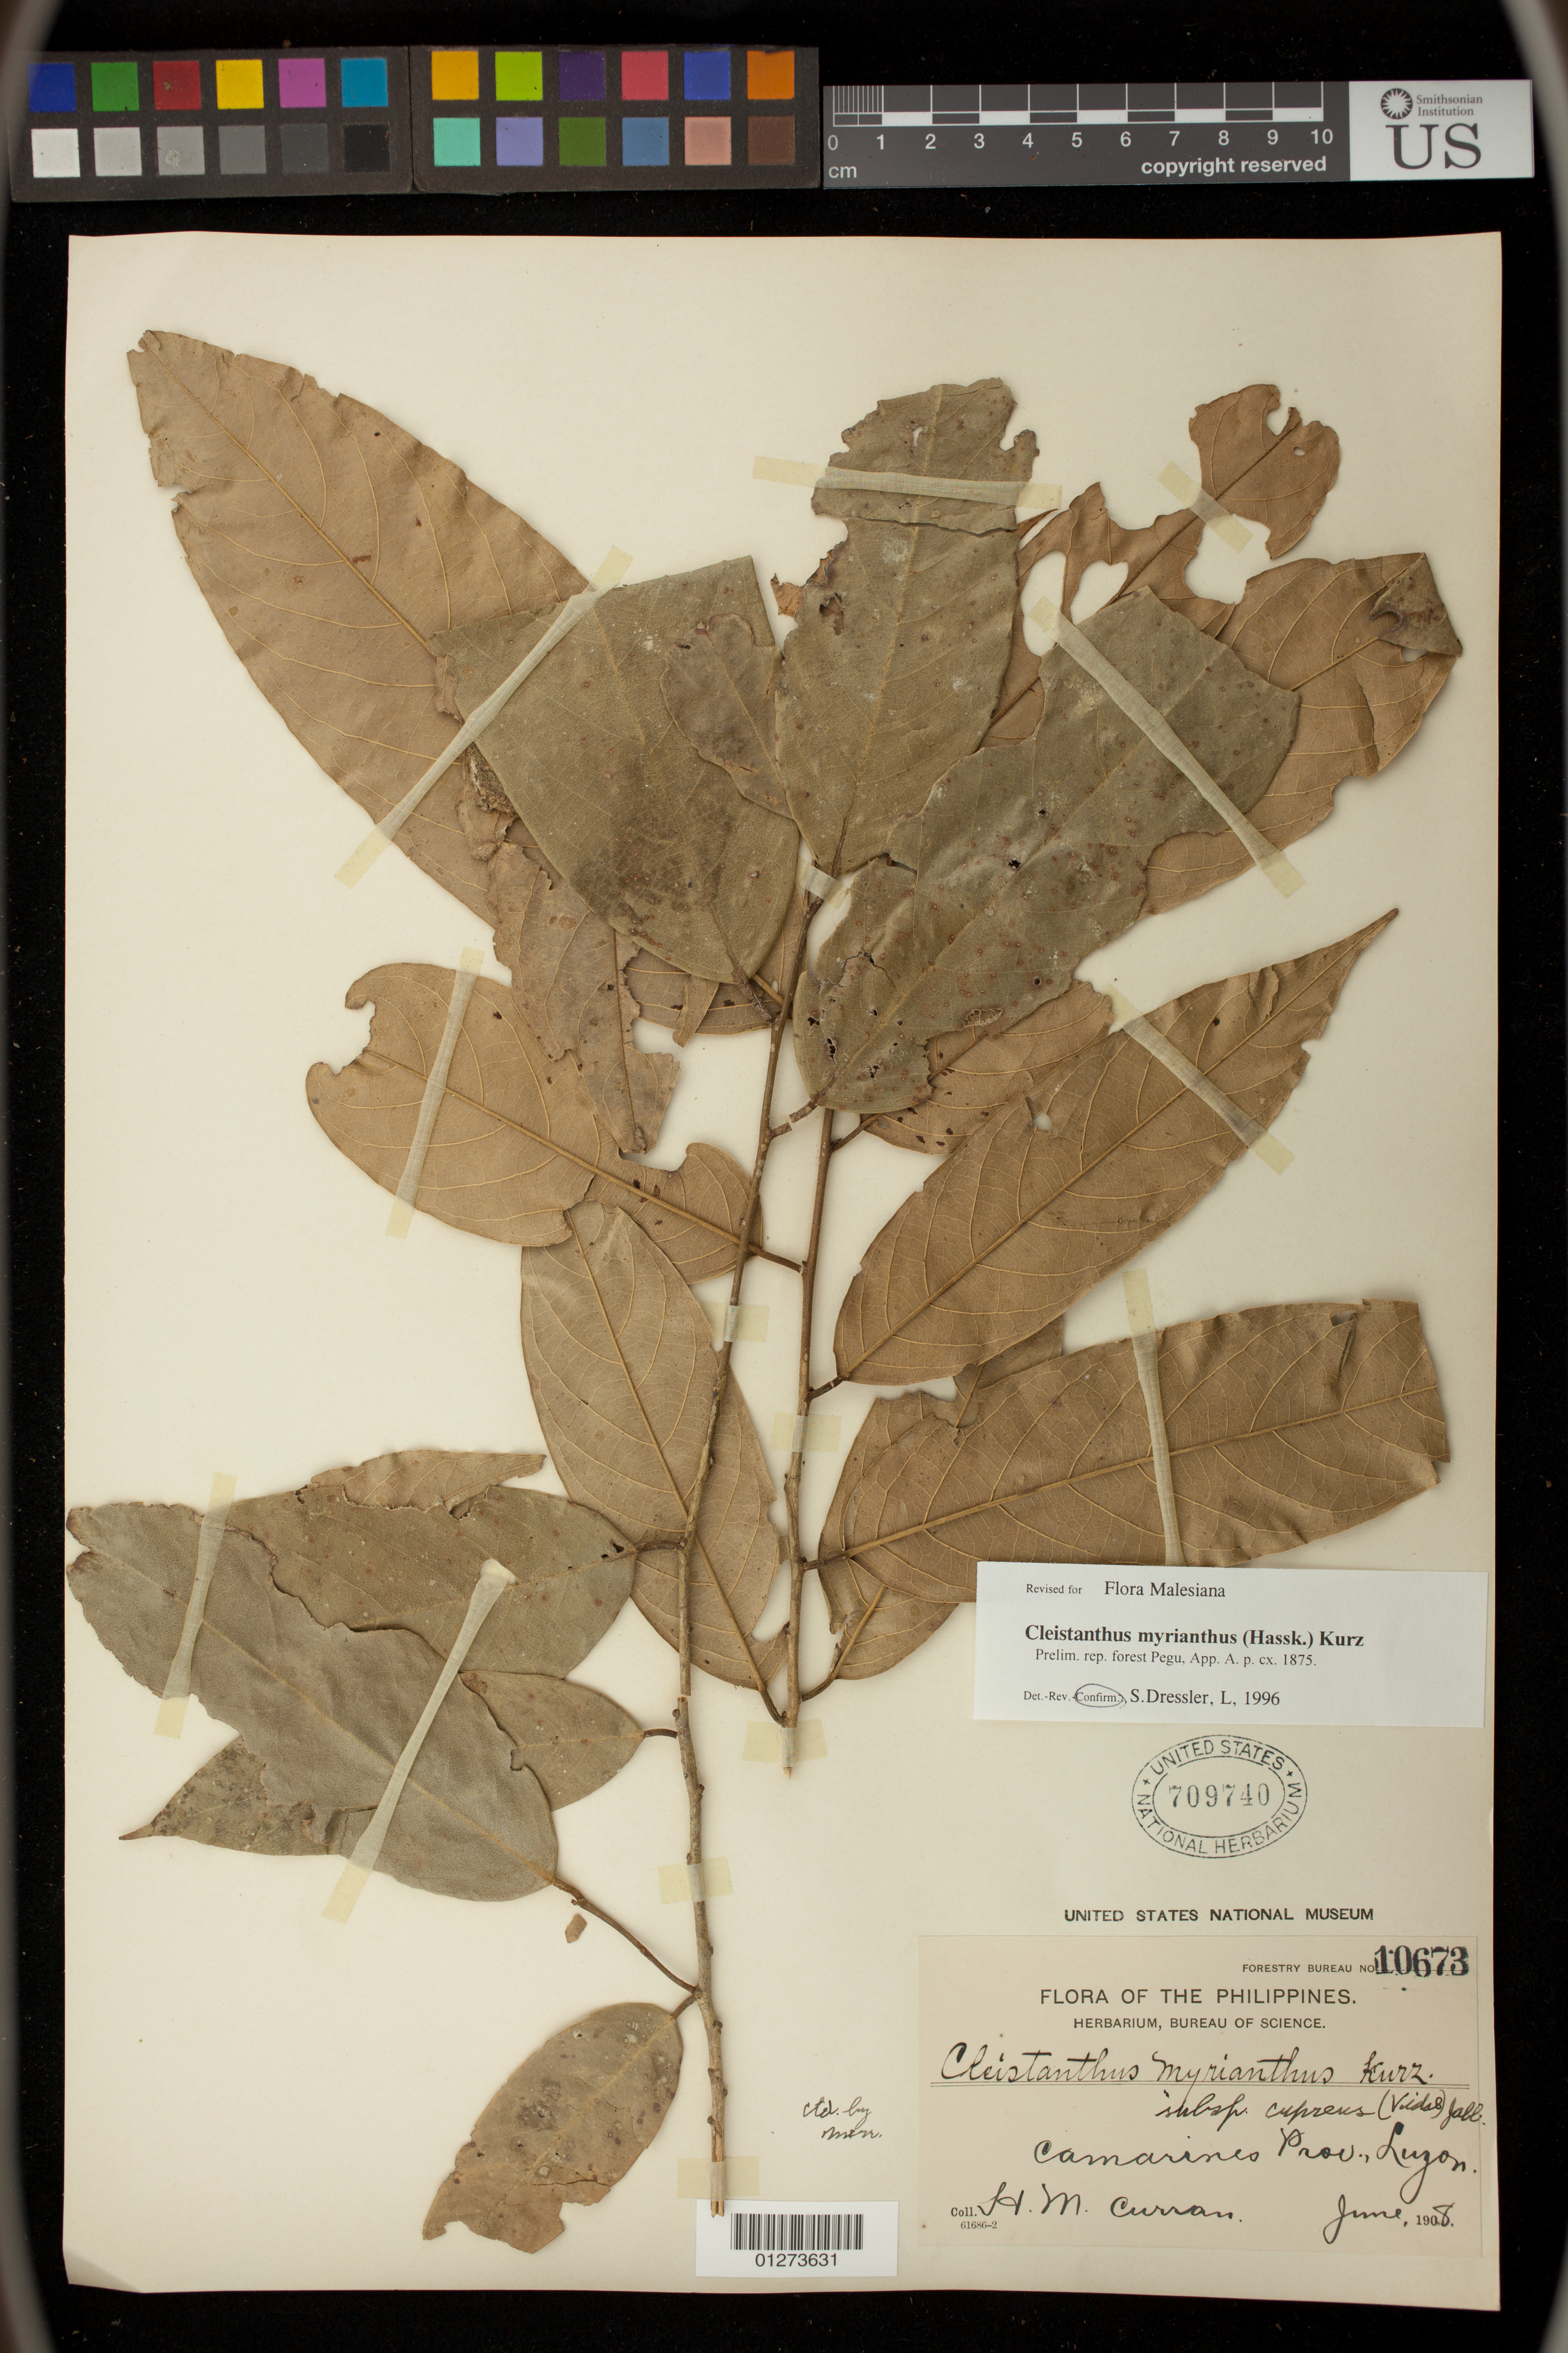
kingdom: Plantae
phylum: Tracheophyta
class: Magnoliopsida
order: Malpighiales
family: Phyllanthaceae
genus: Cleistanthus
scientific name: Cleistanthus myrianthus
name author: (Hassk.) Kurz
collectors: H. M. Curran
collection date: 1908-06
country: Philippines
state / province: Bicol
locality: Camarines Prov., Luzon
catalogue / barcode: US 709740